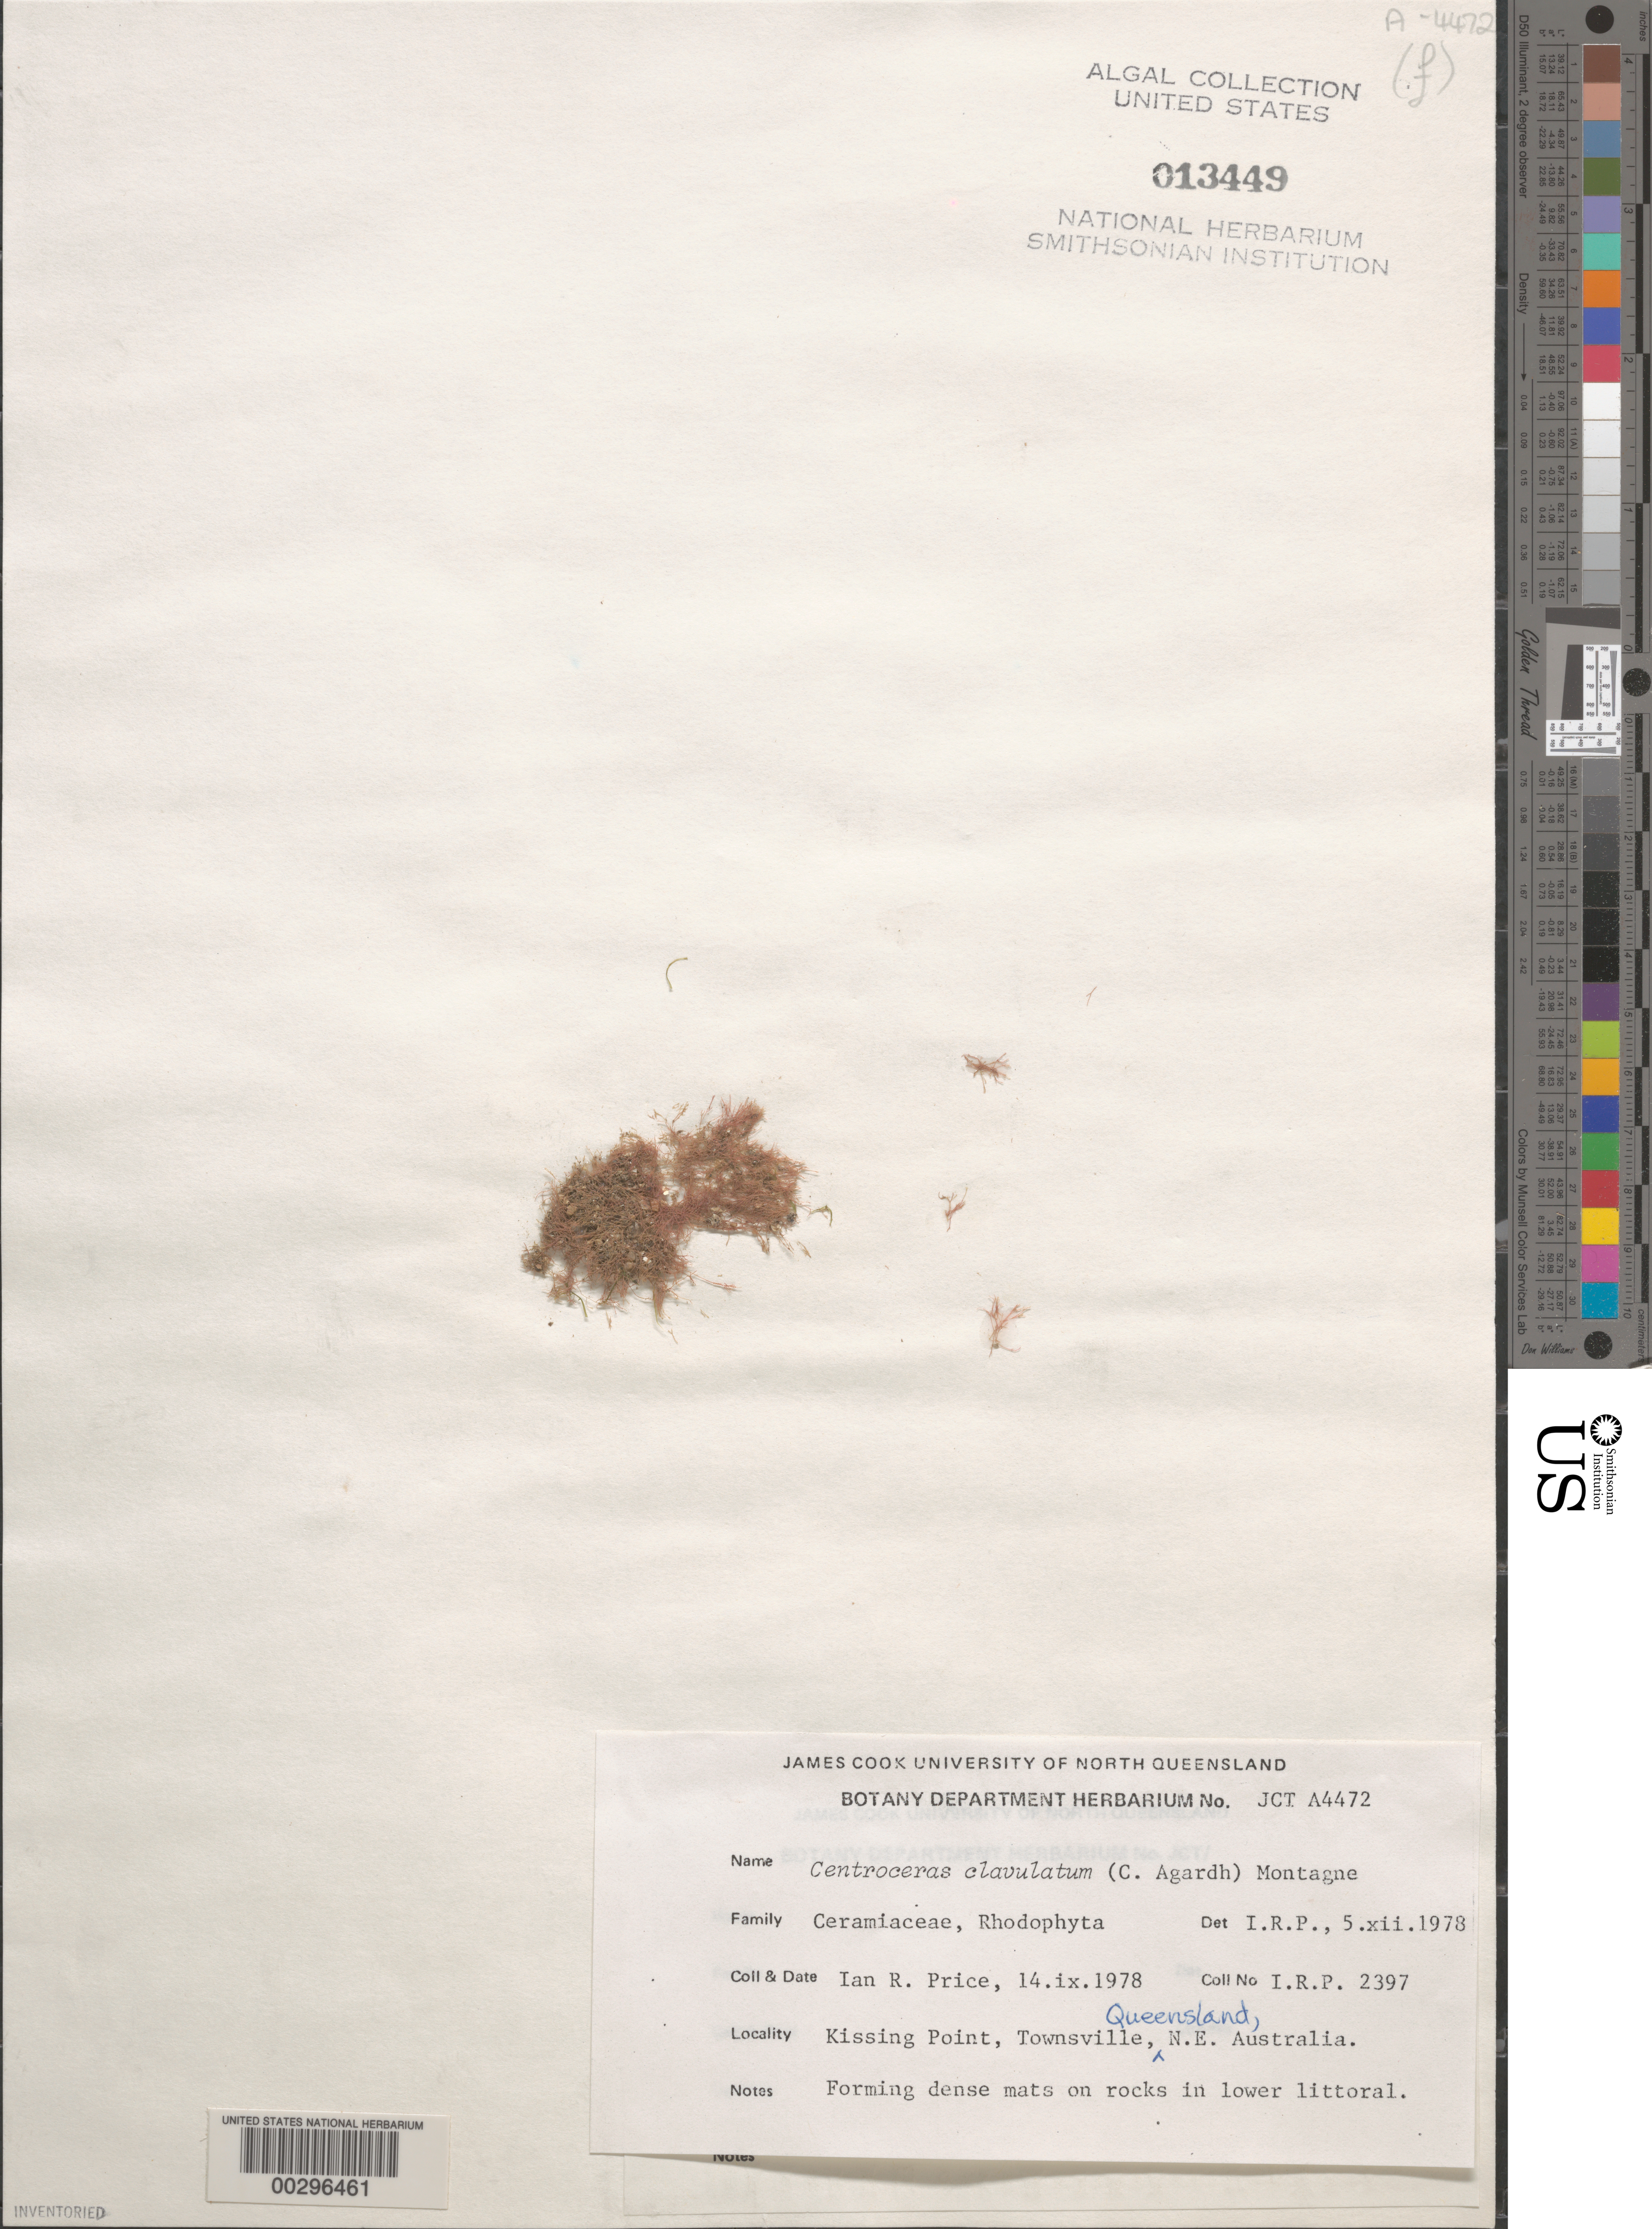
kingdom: Plantae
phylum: Rhodophyta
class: Florideophyceae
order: Ceramiales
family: Ceramiaceae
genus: Centroceras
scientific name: Centroceras clavulatum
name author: (C. Agardh) Mont.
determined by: Price, I. R.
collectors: I. Price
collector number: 2397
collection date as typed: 14 Sep 1978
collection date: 1978-09-14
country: Australia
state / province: Queensland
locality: Kissing Point, Townsville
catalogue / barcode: US 13449